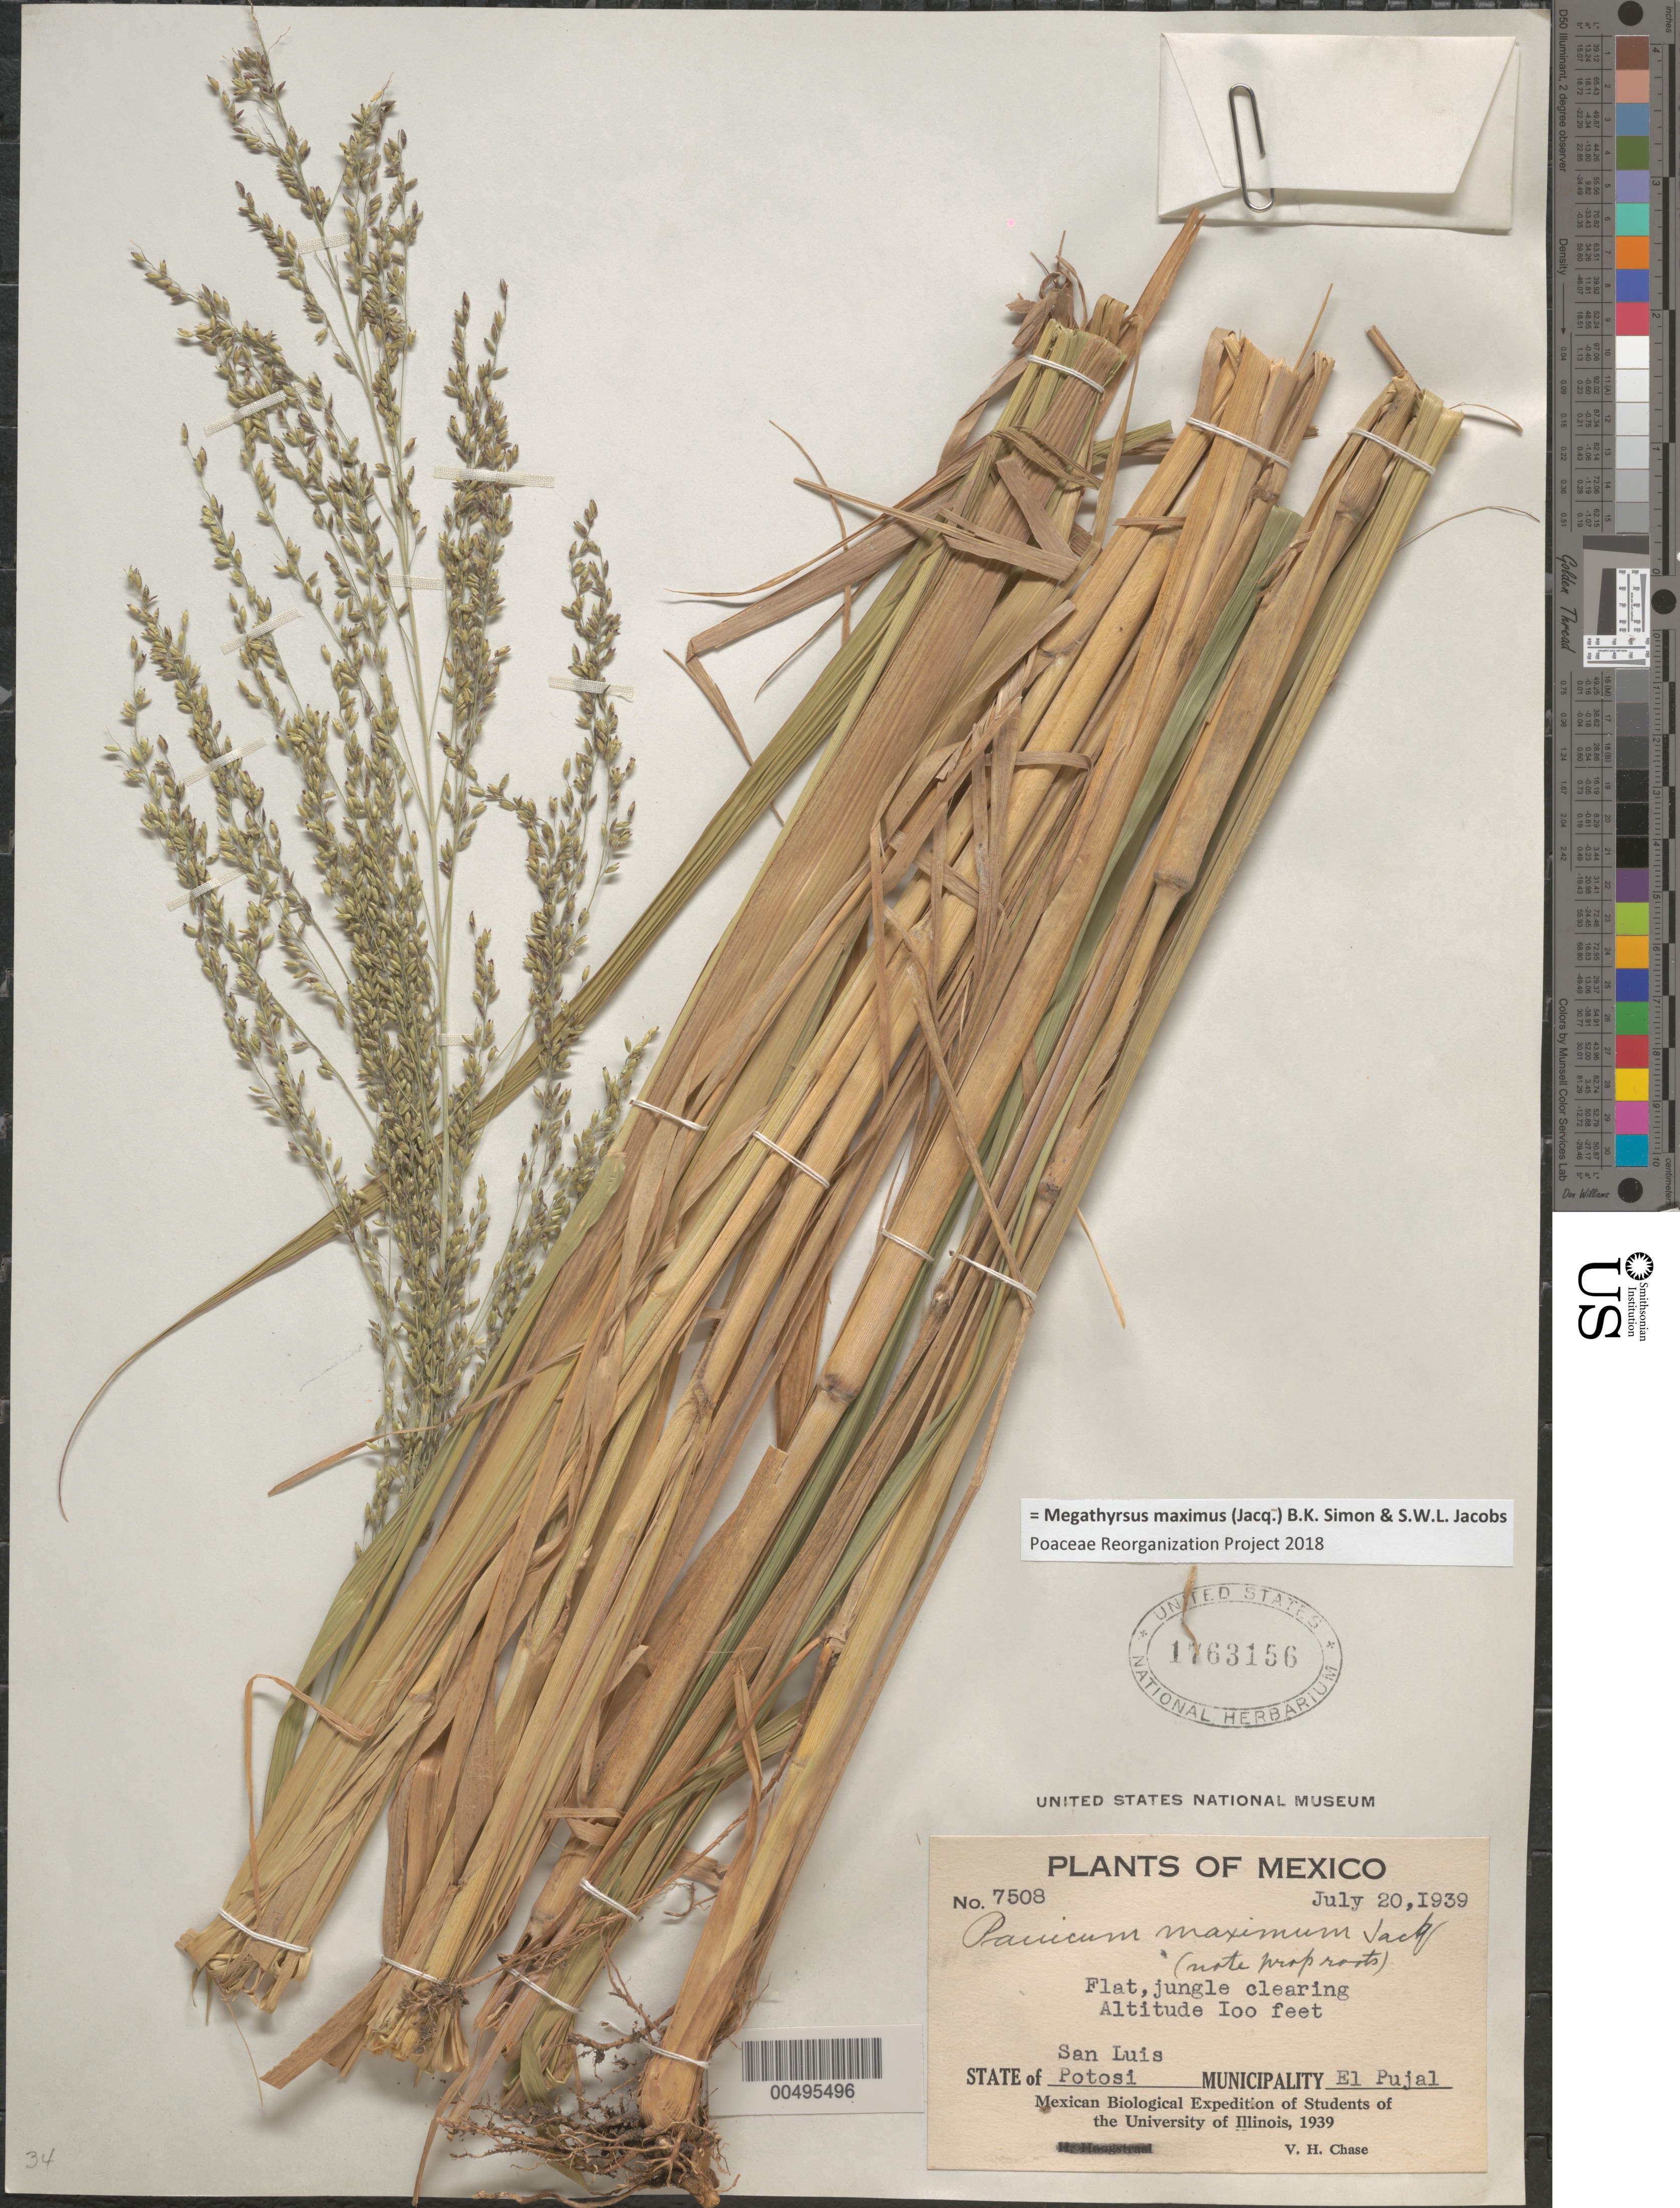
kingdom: Plantae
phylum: Tracheophyta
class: Liliopsida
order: Poales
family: Poaceae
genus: Megathyrsus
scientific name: Megathyrsus maximus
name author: (Jacq.) B.K. Simon & S.W.L. Jacobs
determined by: Poaceae Reorganization Project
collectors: V. H. Chase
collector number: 7508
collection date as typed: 20 Jul 1939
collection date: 1939-07-20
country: Mexico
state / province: San Luis Potosi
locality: Mun: El Pujal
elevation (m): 30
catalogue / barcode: US 1763156